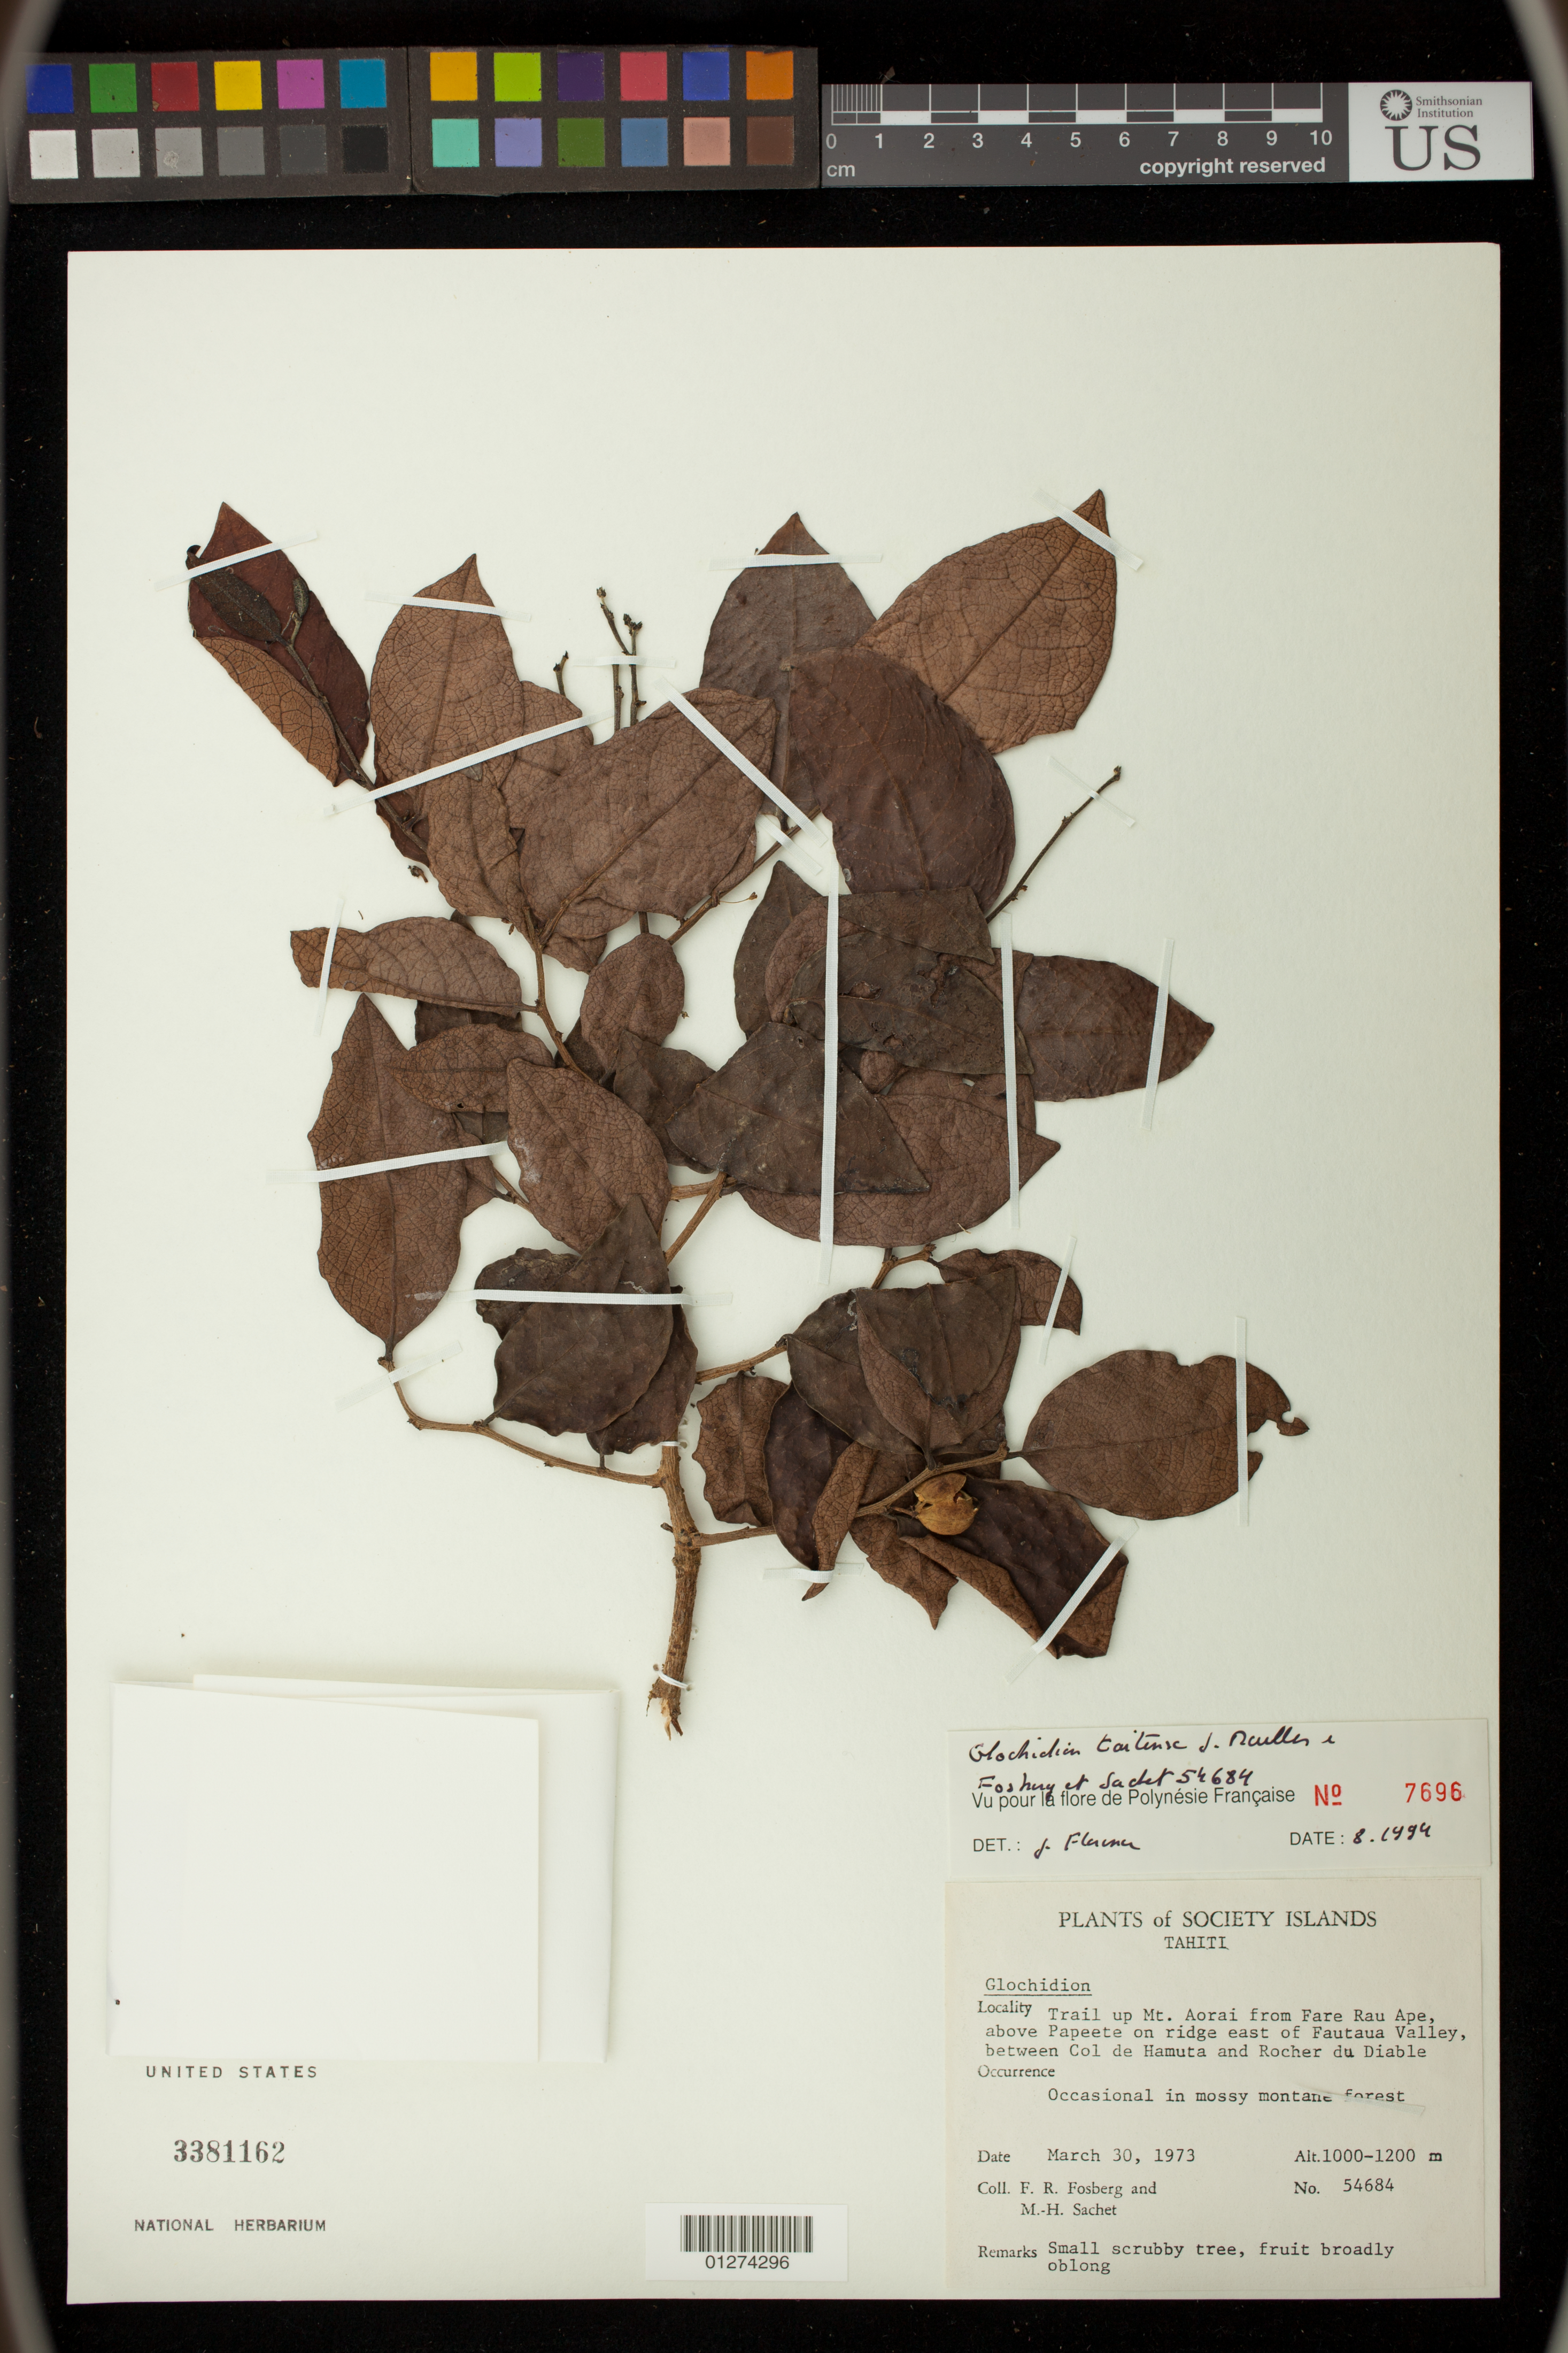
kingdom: Plantae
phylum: Tracheophyta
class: Magnoliopsida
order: Malpighiales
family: Phyllanthaceae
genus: Phyllanthus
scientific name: Phyllanthus taitensis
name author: (Baill. ex Müll. Arg.) Müll. Arg.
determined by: Wagner, W. L., (BOT), Smithsonian Institution - National Museum of Natural History (UNITED STATES)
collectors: F. R. Fosberg & M.-H. Sachet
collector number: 54684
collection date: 1973-03-30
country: French Polynesia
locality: Society Islands, Tahiti. Trail up Mt. Aorai from Fare Rau Ape, above Papeete on ridge east of Fautaua Valley, between Col de Hamuta and Rocher du Diable.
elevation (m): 1000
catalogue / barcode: US 3381162